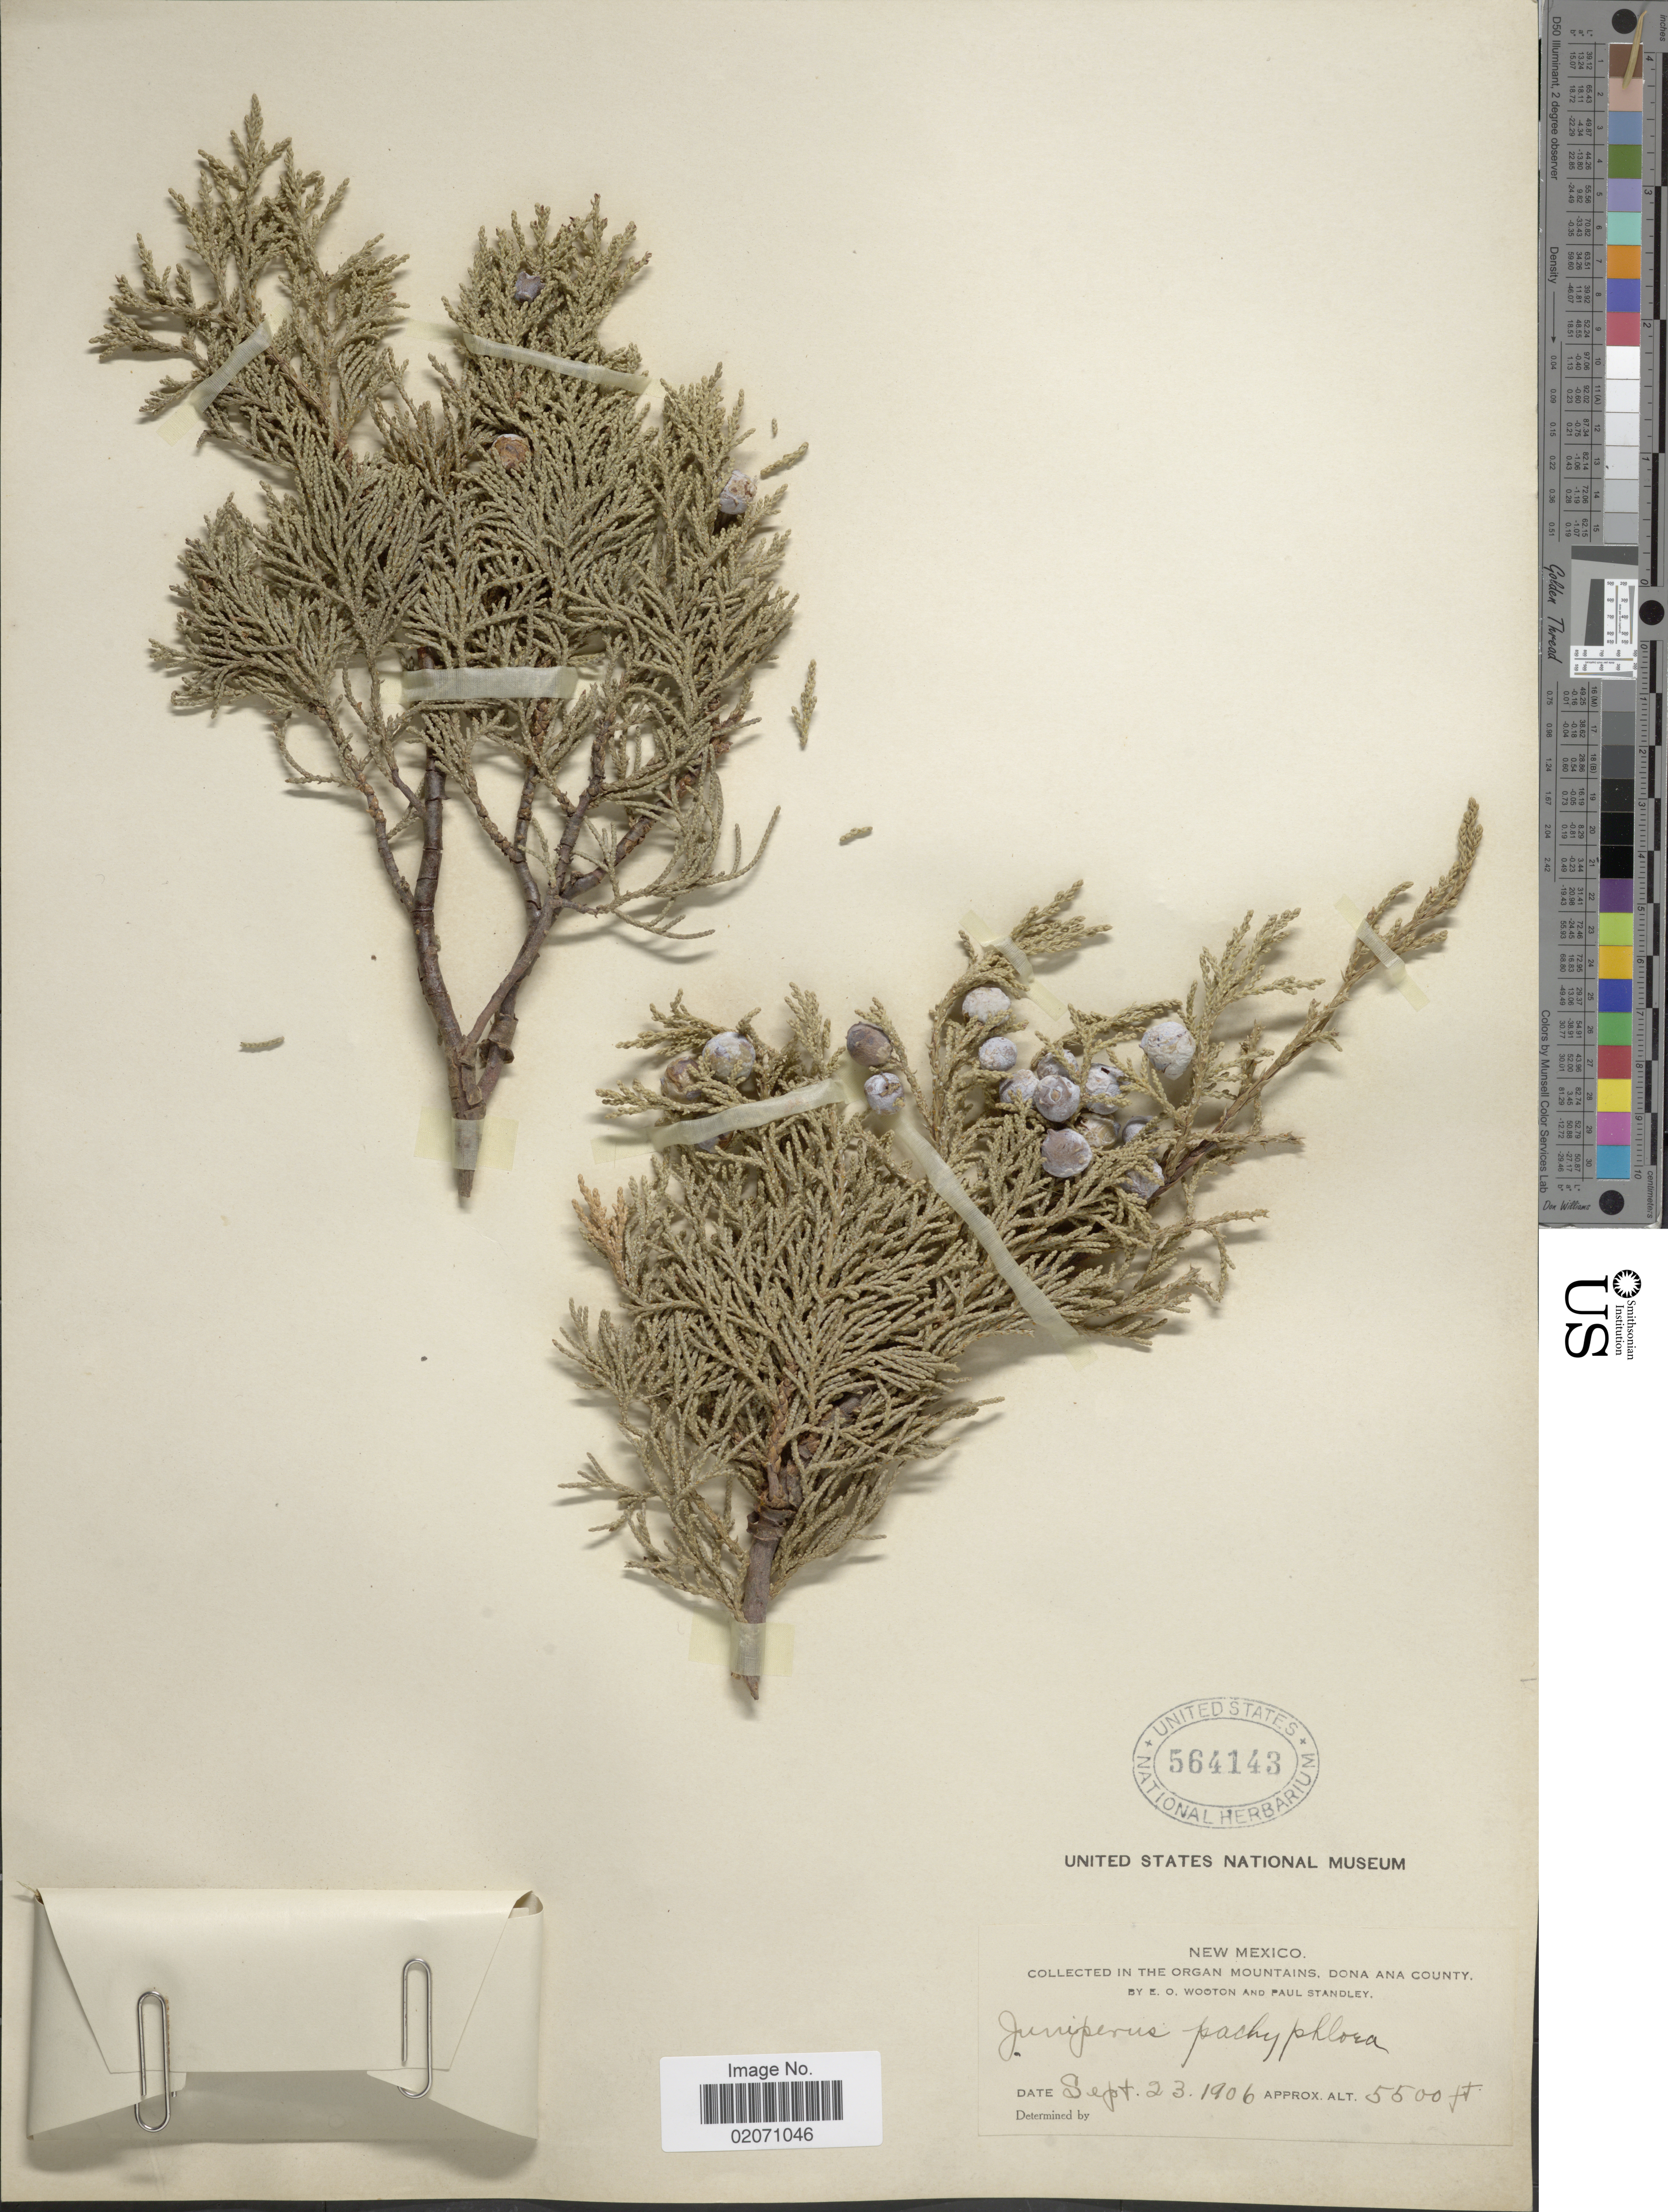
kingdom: Plantae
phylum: Tracheophyta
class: Pinopsida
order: Pinales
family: Cupressaceae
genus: Juniperus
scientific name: Juniperus deppeana var. pachyphlaea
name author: (Torr.) Martínez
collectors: E. O. Wooton & P. C. Standley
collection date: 1906-09-23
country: United States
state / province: New Mexico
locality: The Organ Mountains, Dona Ana County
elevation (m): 1676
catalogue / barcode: US 564143